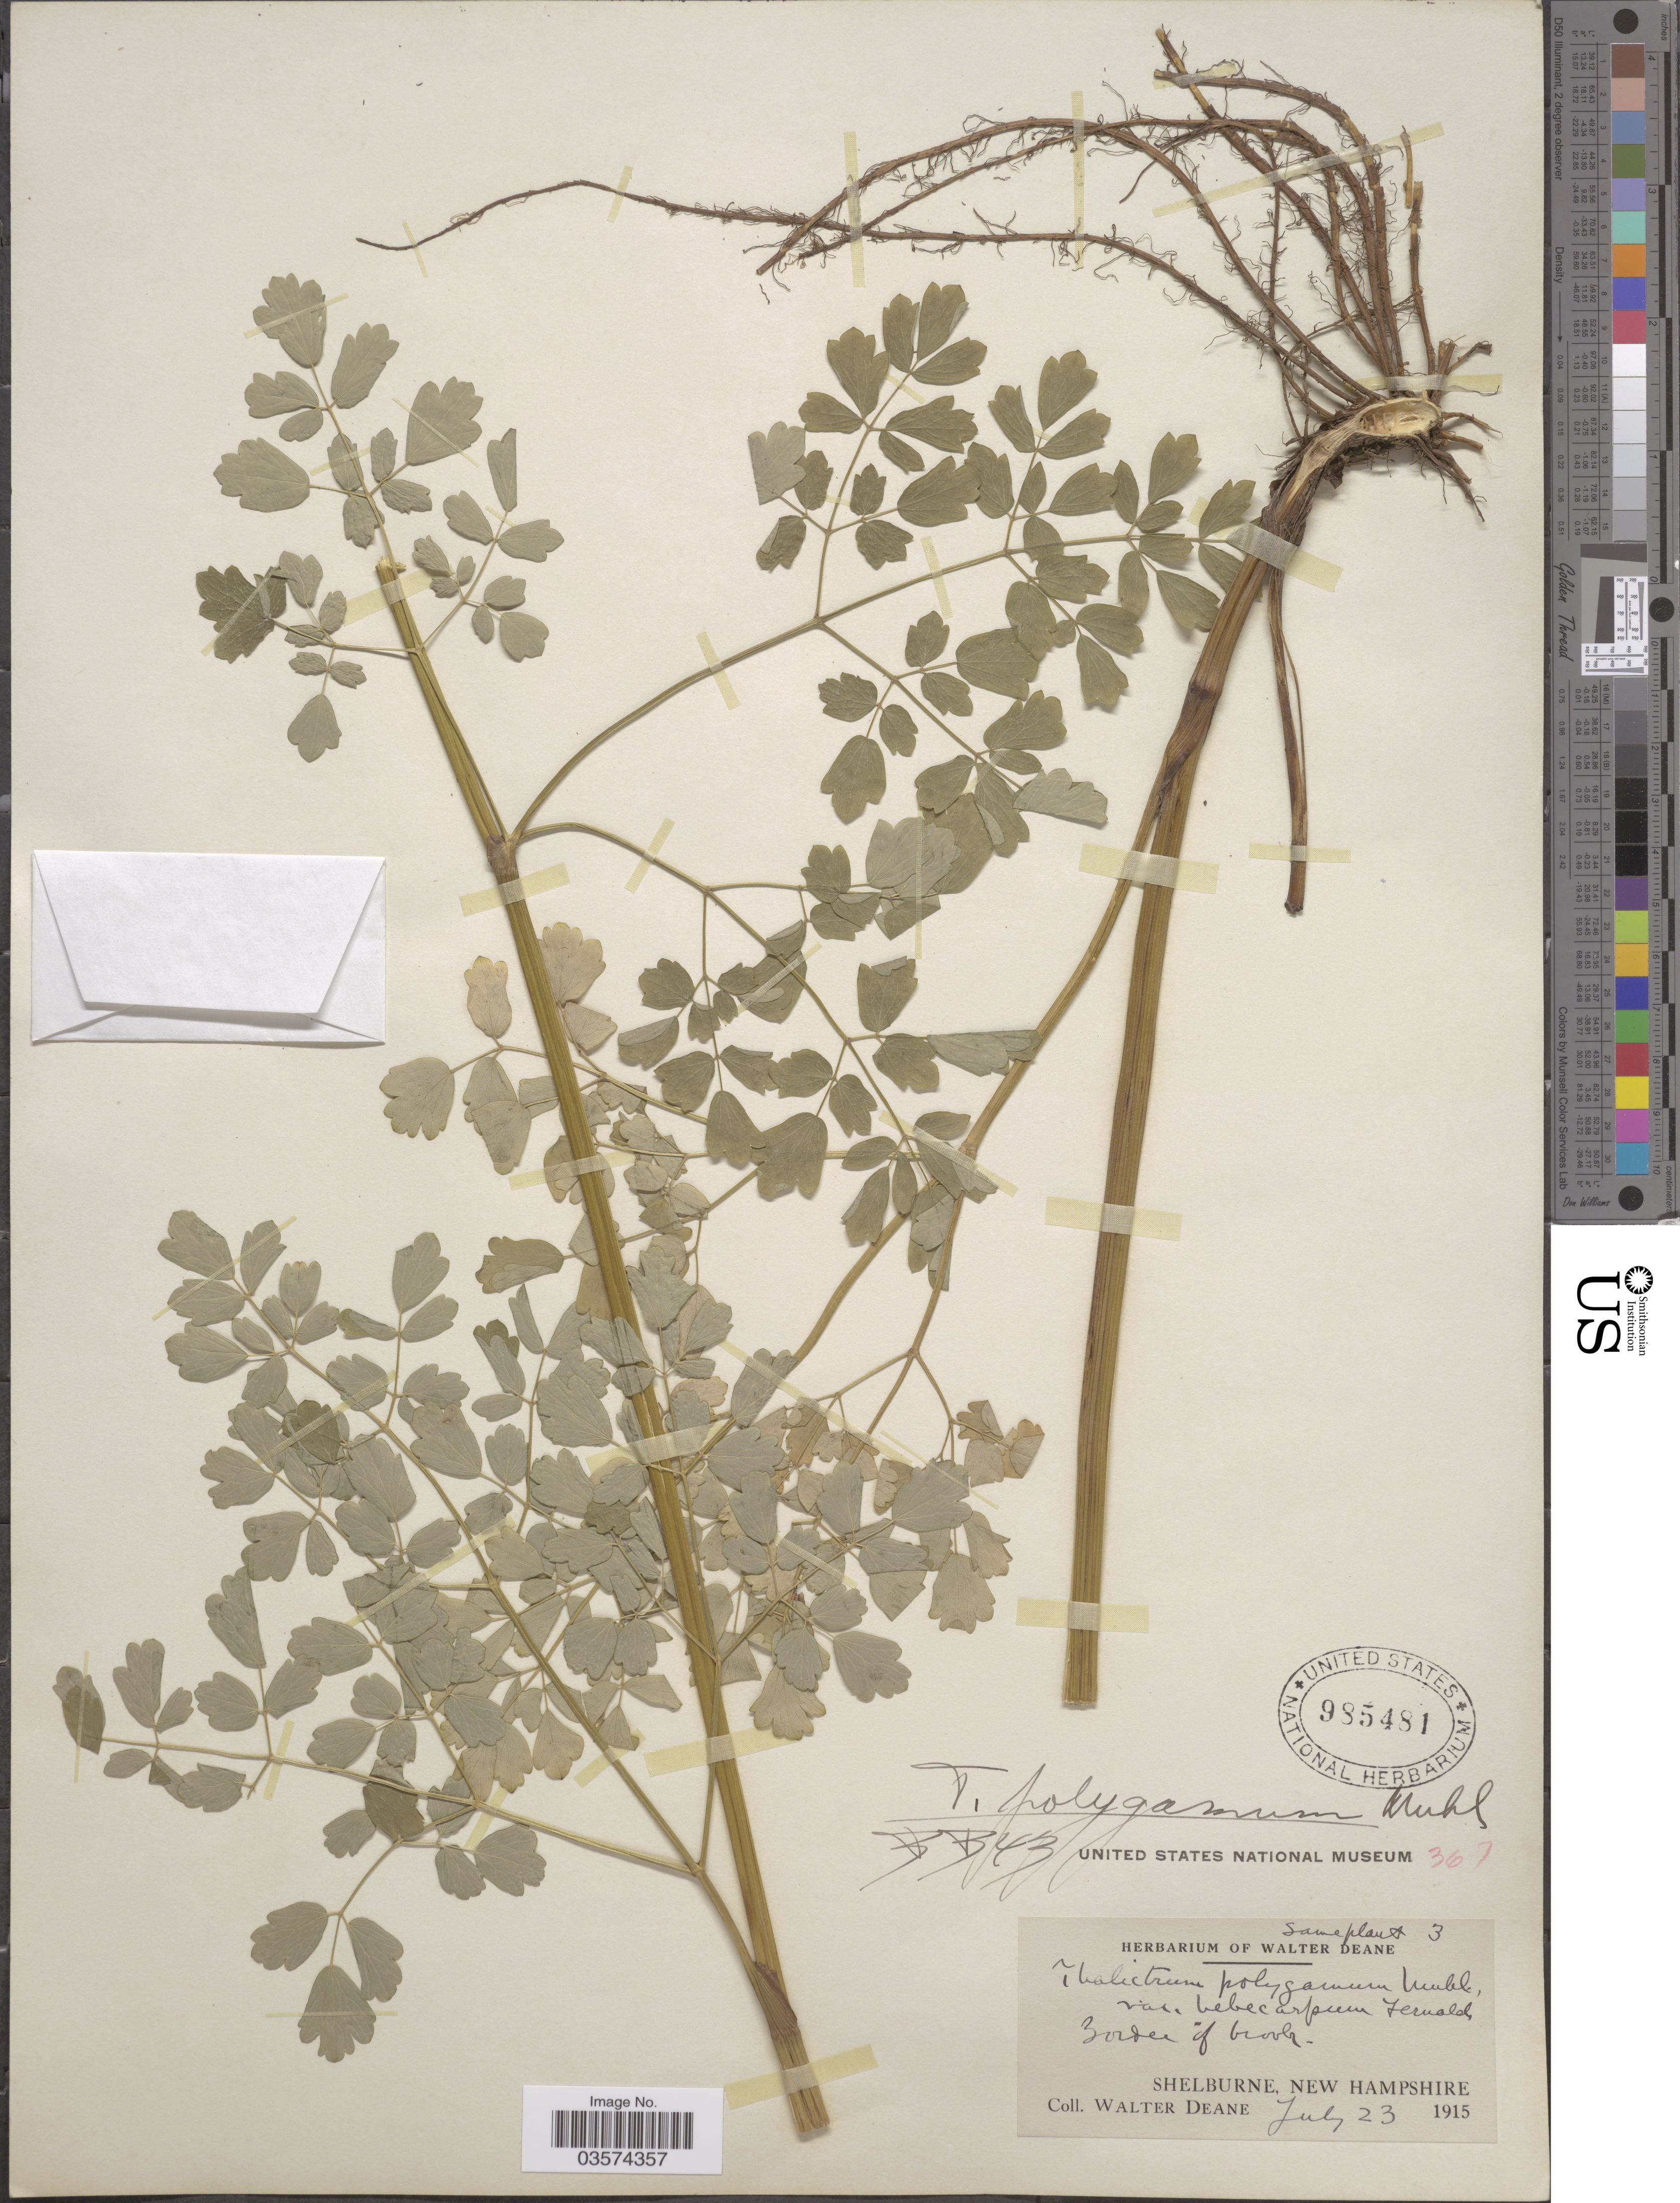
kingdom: Plantae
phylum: Tracheophyta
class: Magnoliopsida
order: Ranunculales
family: Ranunculaceae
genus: Thalictrum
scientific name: Thalictrum pubescens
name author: Pursh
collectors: W. Deane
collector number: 3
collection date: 1915-07-23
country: United States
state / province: New Hampshire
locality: Border of brook. Shelburne.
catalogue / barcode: US 985481